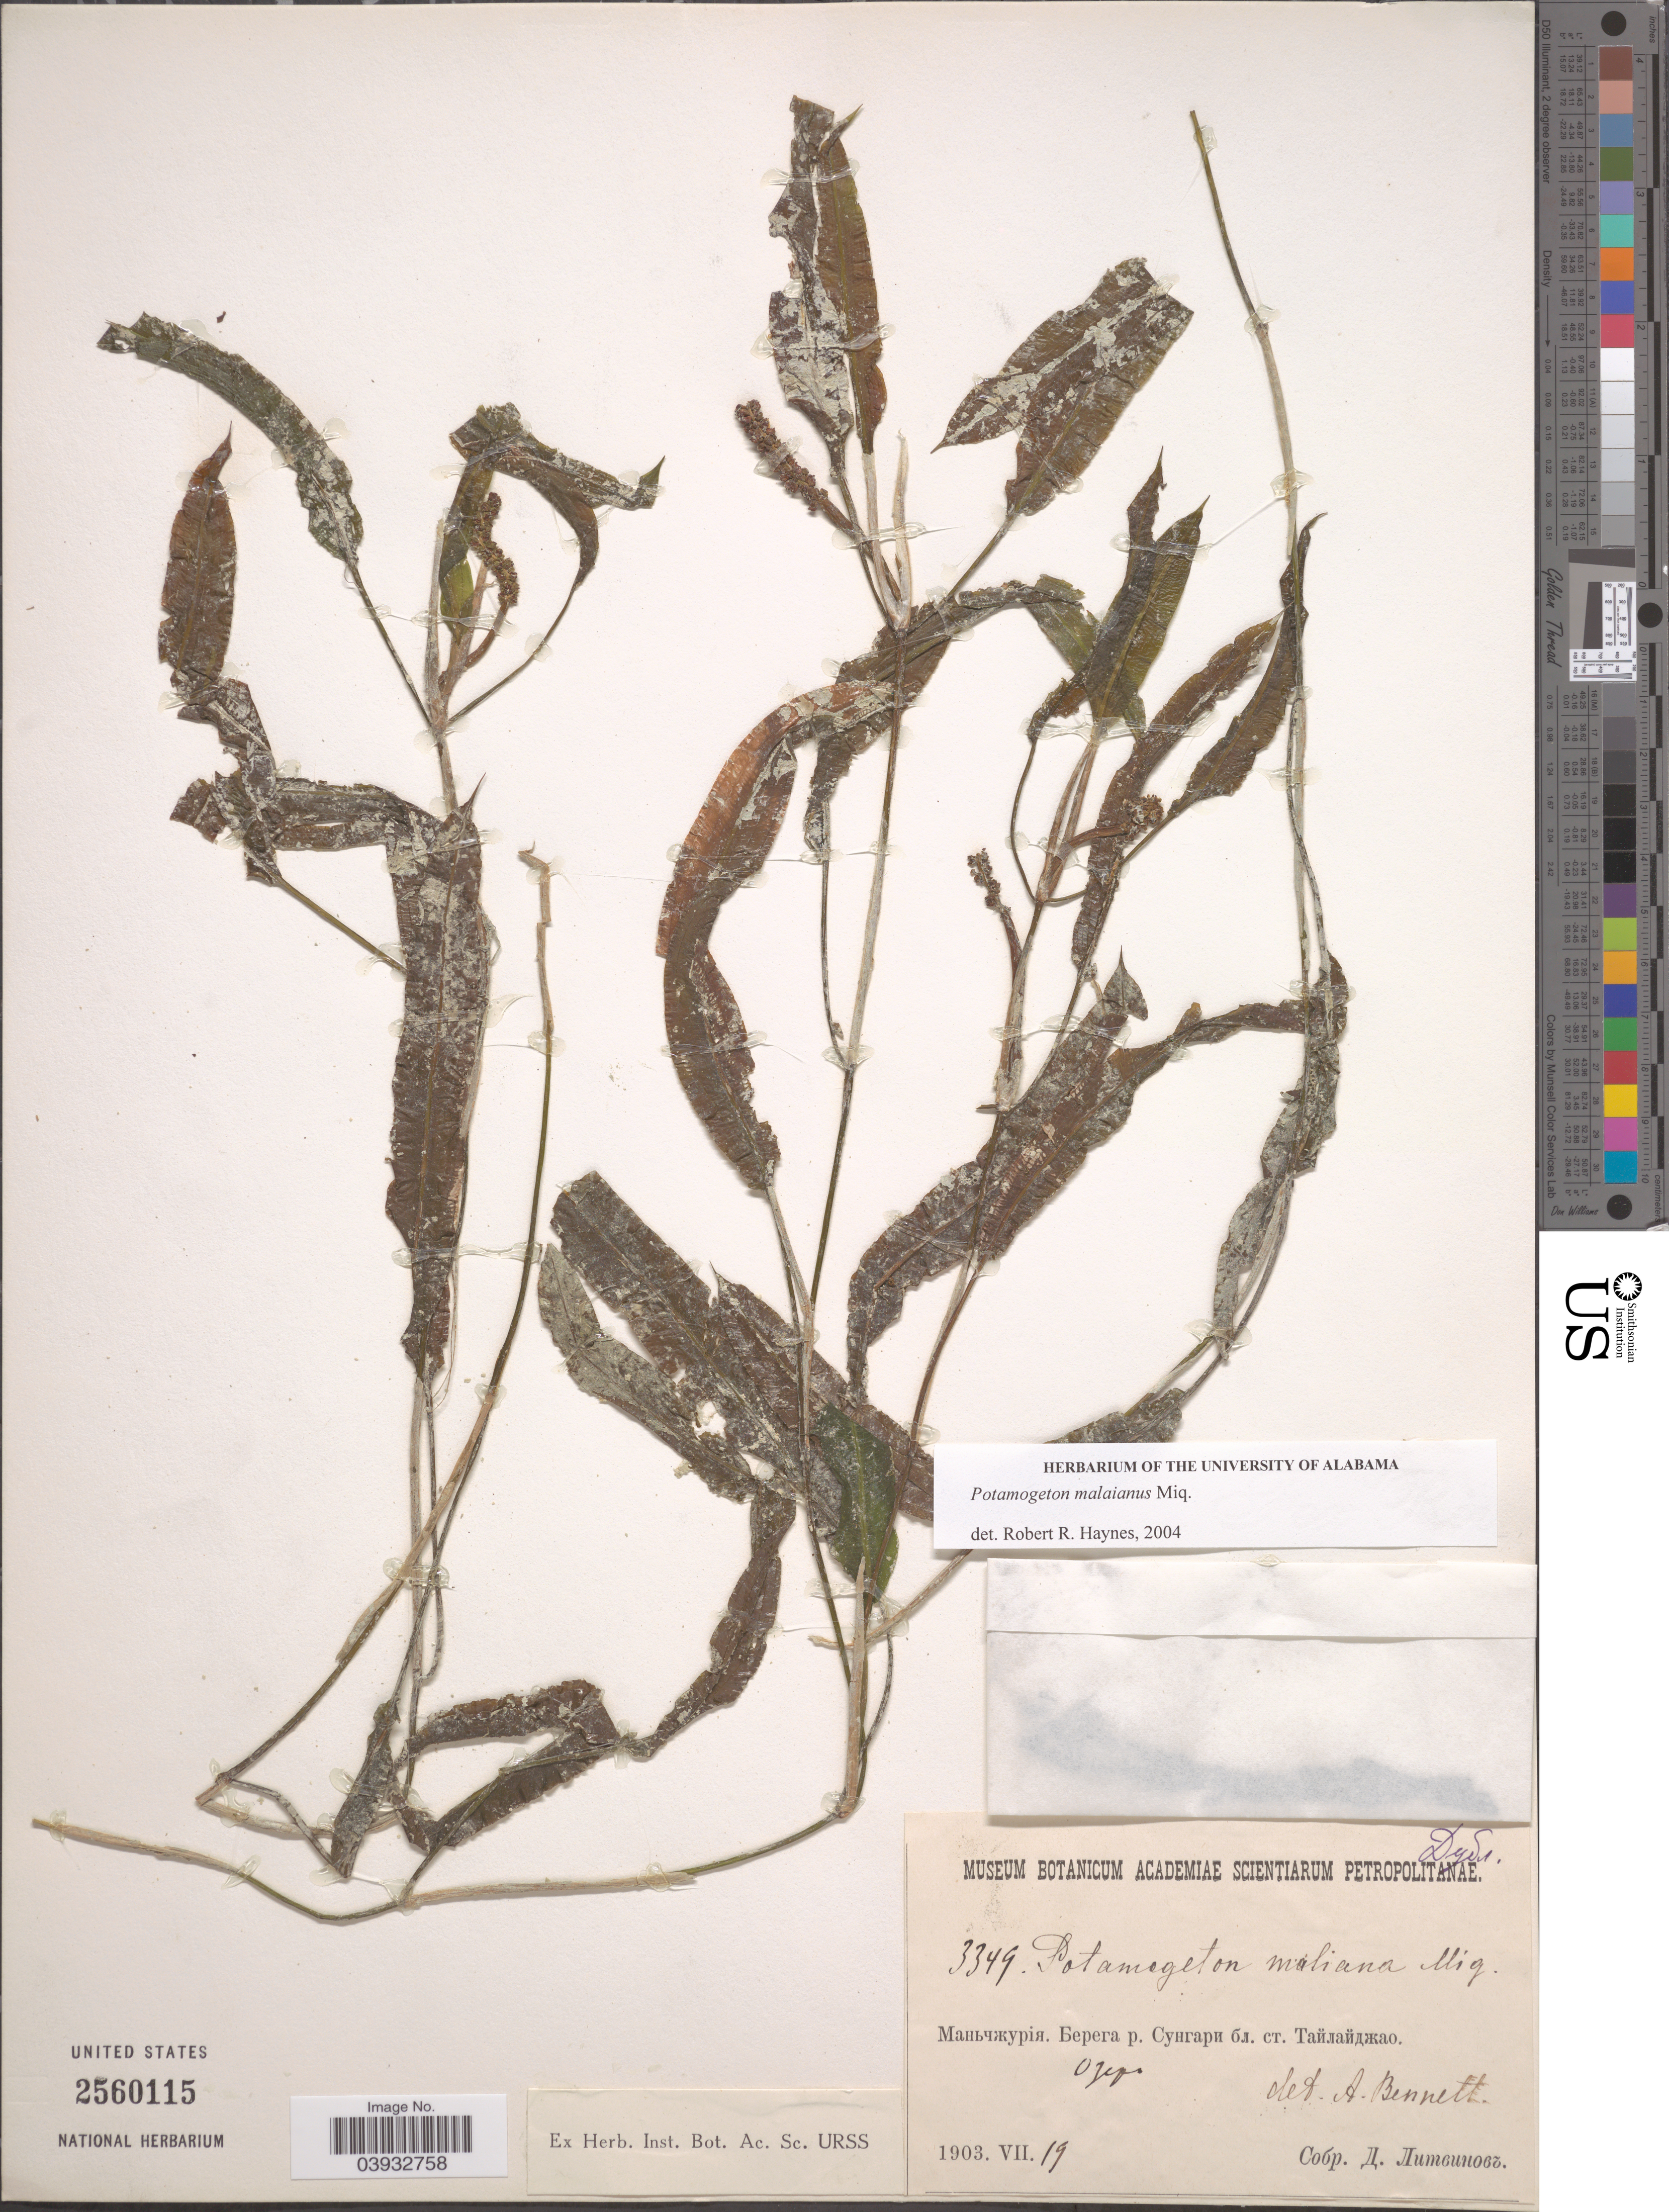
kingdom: Plantae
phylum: Tracheophyta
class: Liliopsida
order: Alismatales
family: Potamogetonaceae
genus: Potamogeton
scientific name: Potamogeton malaianus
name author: Miq.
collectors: X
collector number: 3349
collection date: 1903-07-19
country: China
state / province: Jilin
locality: Manchuria, shores of river of Sungari near railroad station Tailaidzhao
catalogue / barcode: US 2560115